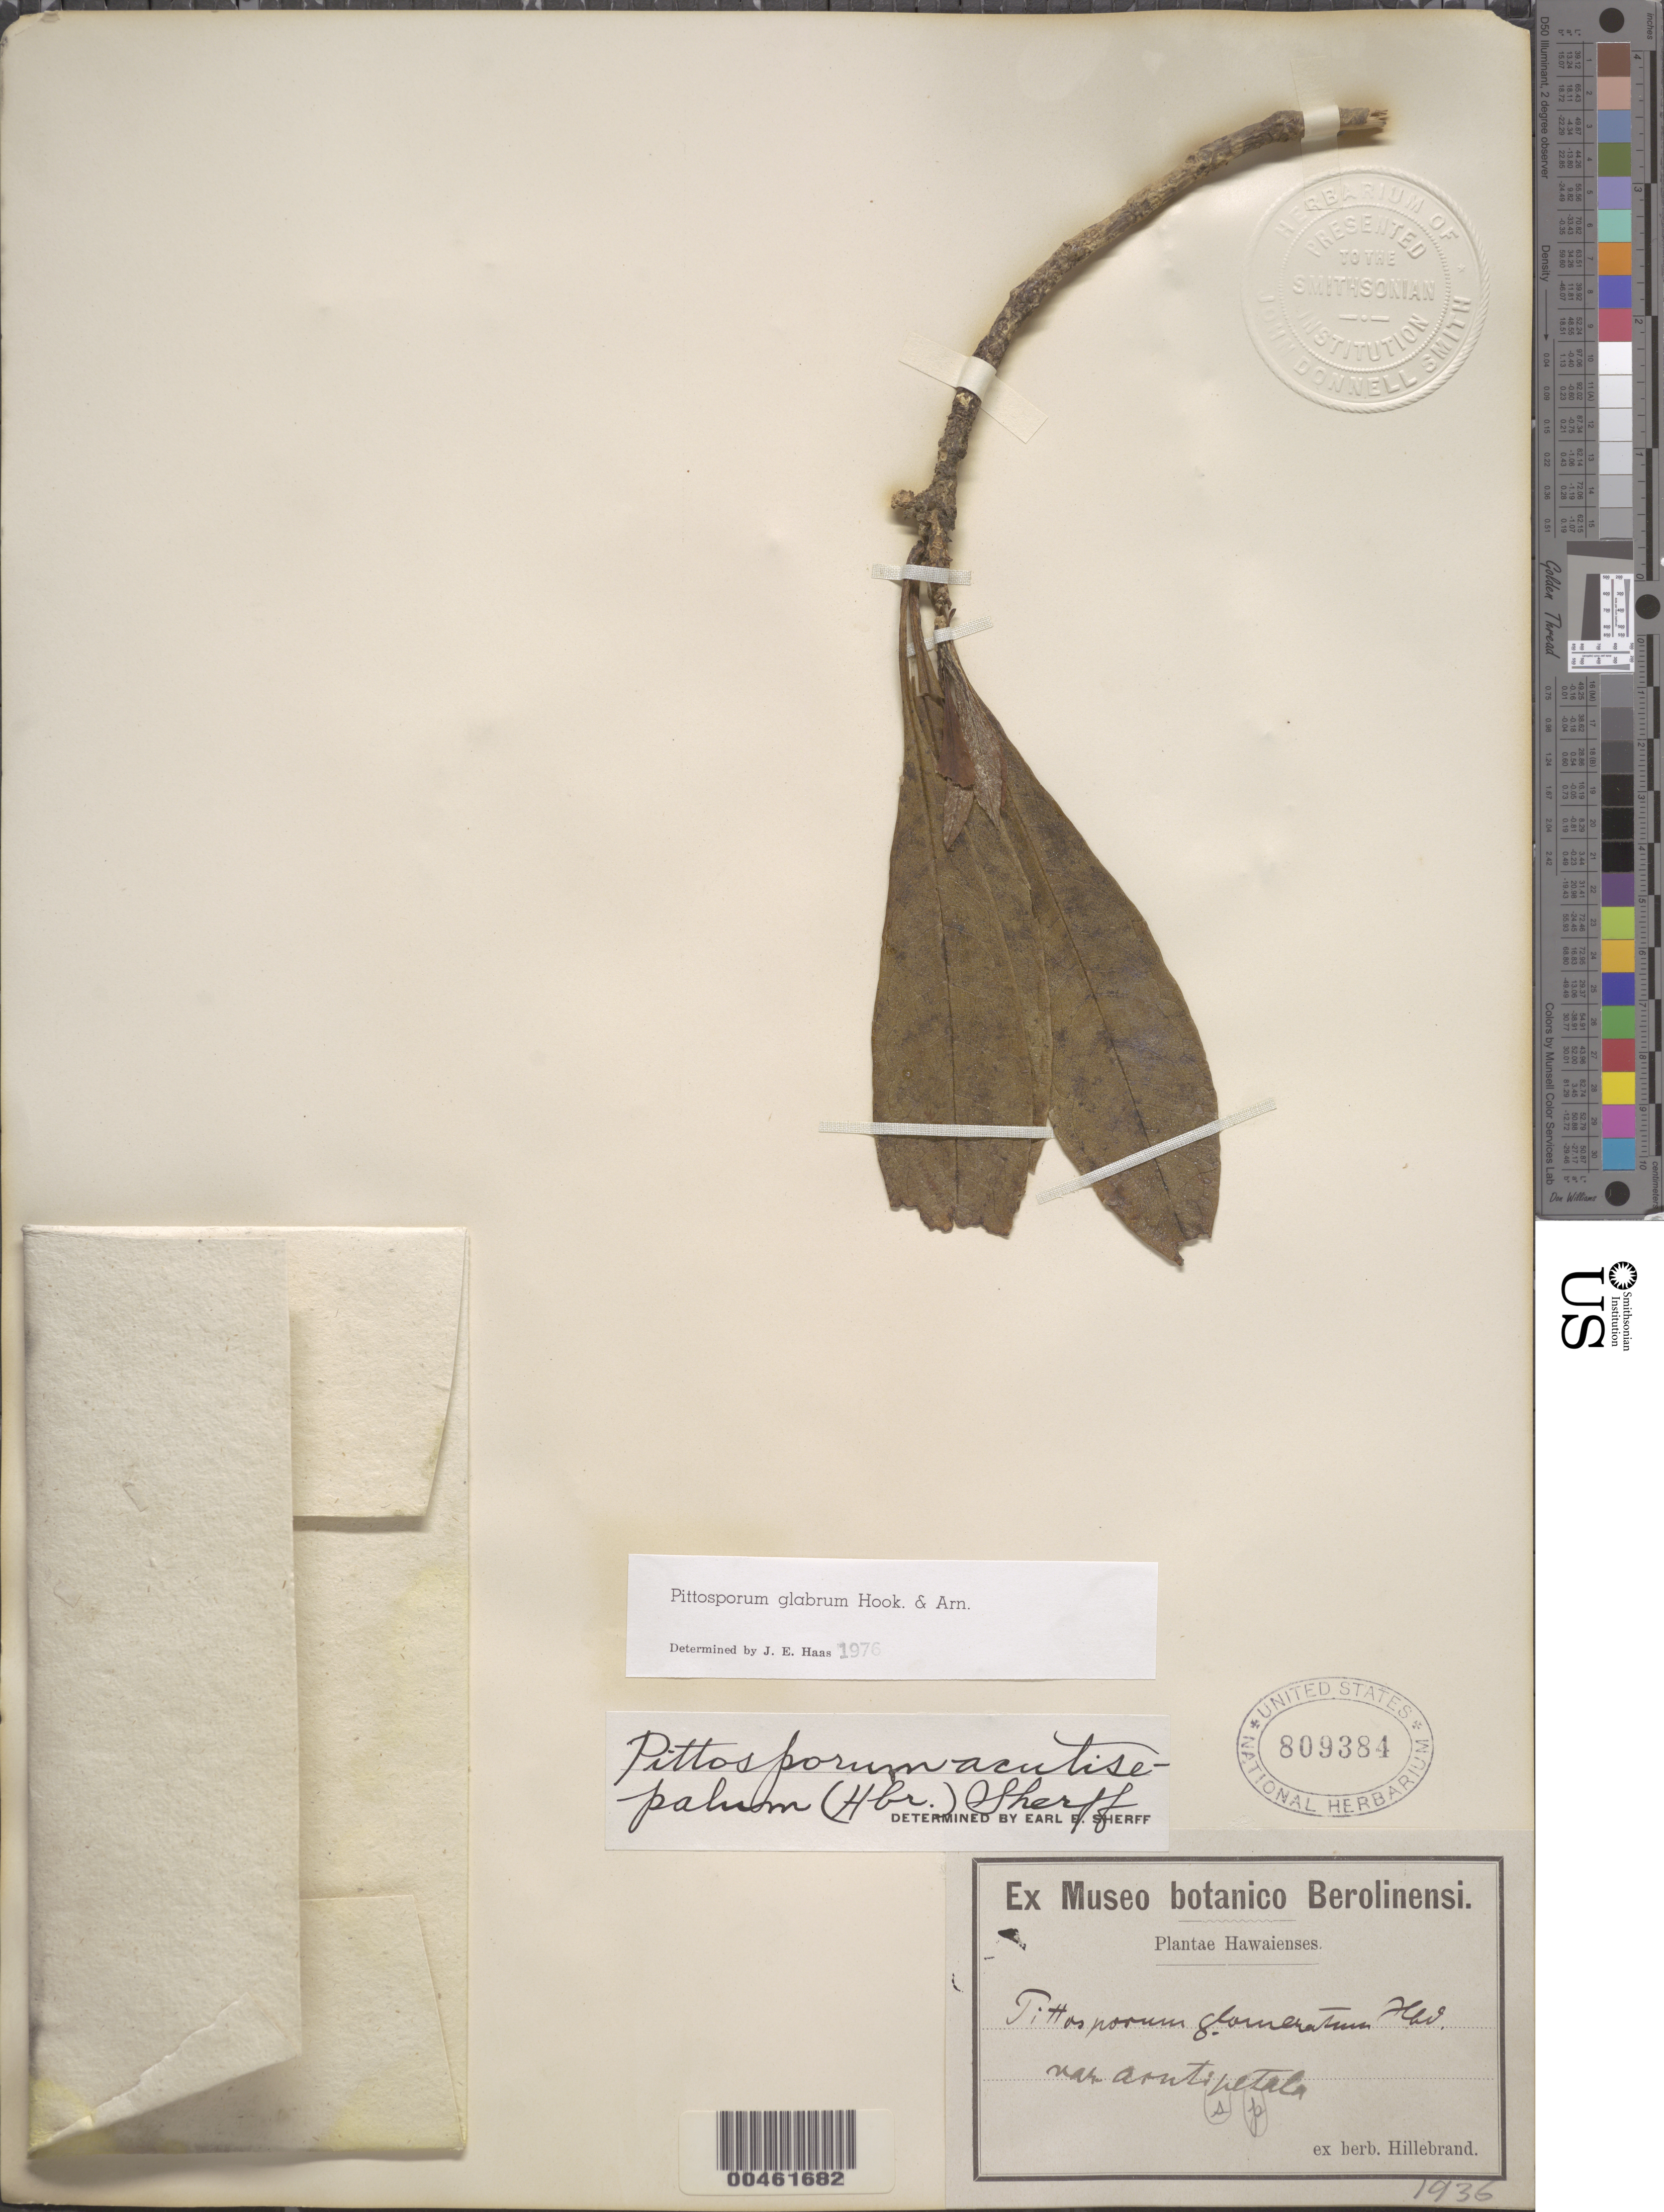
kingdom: Plantae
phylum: Tracheophyta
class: Magnoliopsida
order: Apiales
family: Pittosporaceae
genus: Pittosporum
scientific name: Pittosporum glabrum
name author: Hook. & Arn.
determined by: Haas, J. E.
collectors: W. Hillebrand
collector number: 1935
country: United States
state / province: Hawaii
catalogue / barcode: US 809384